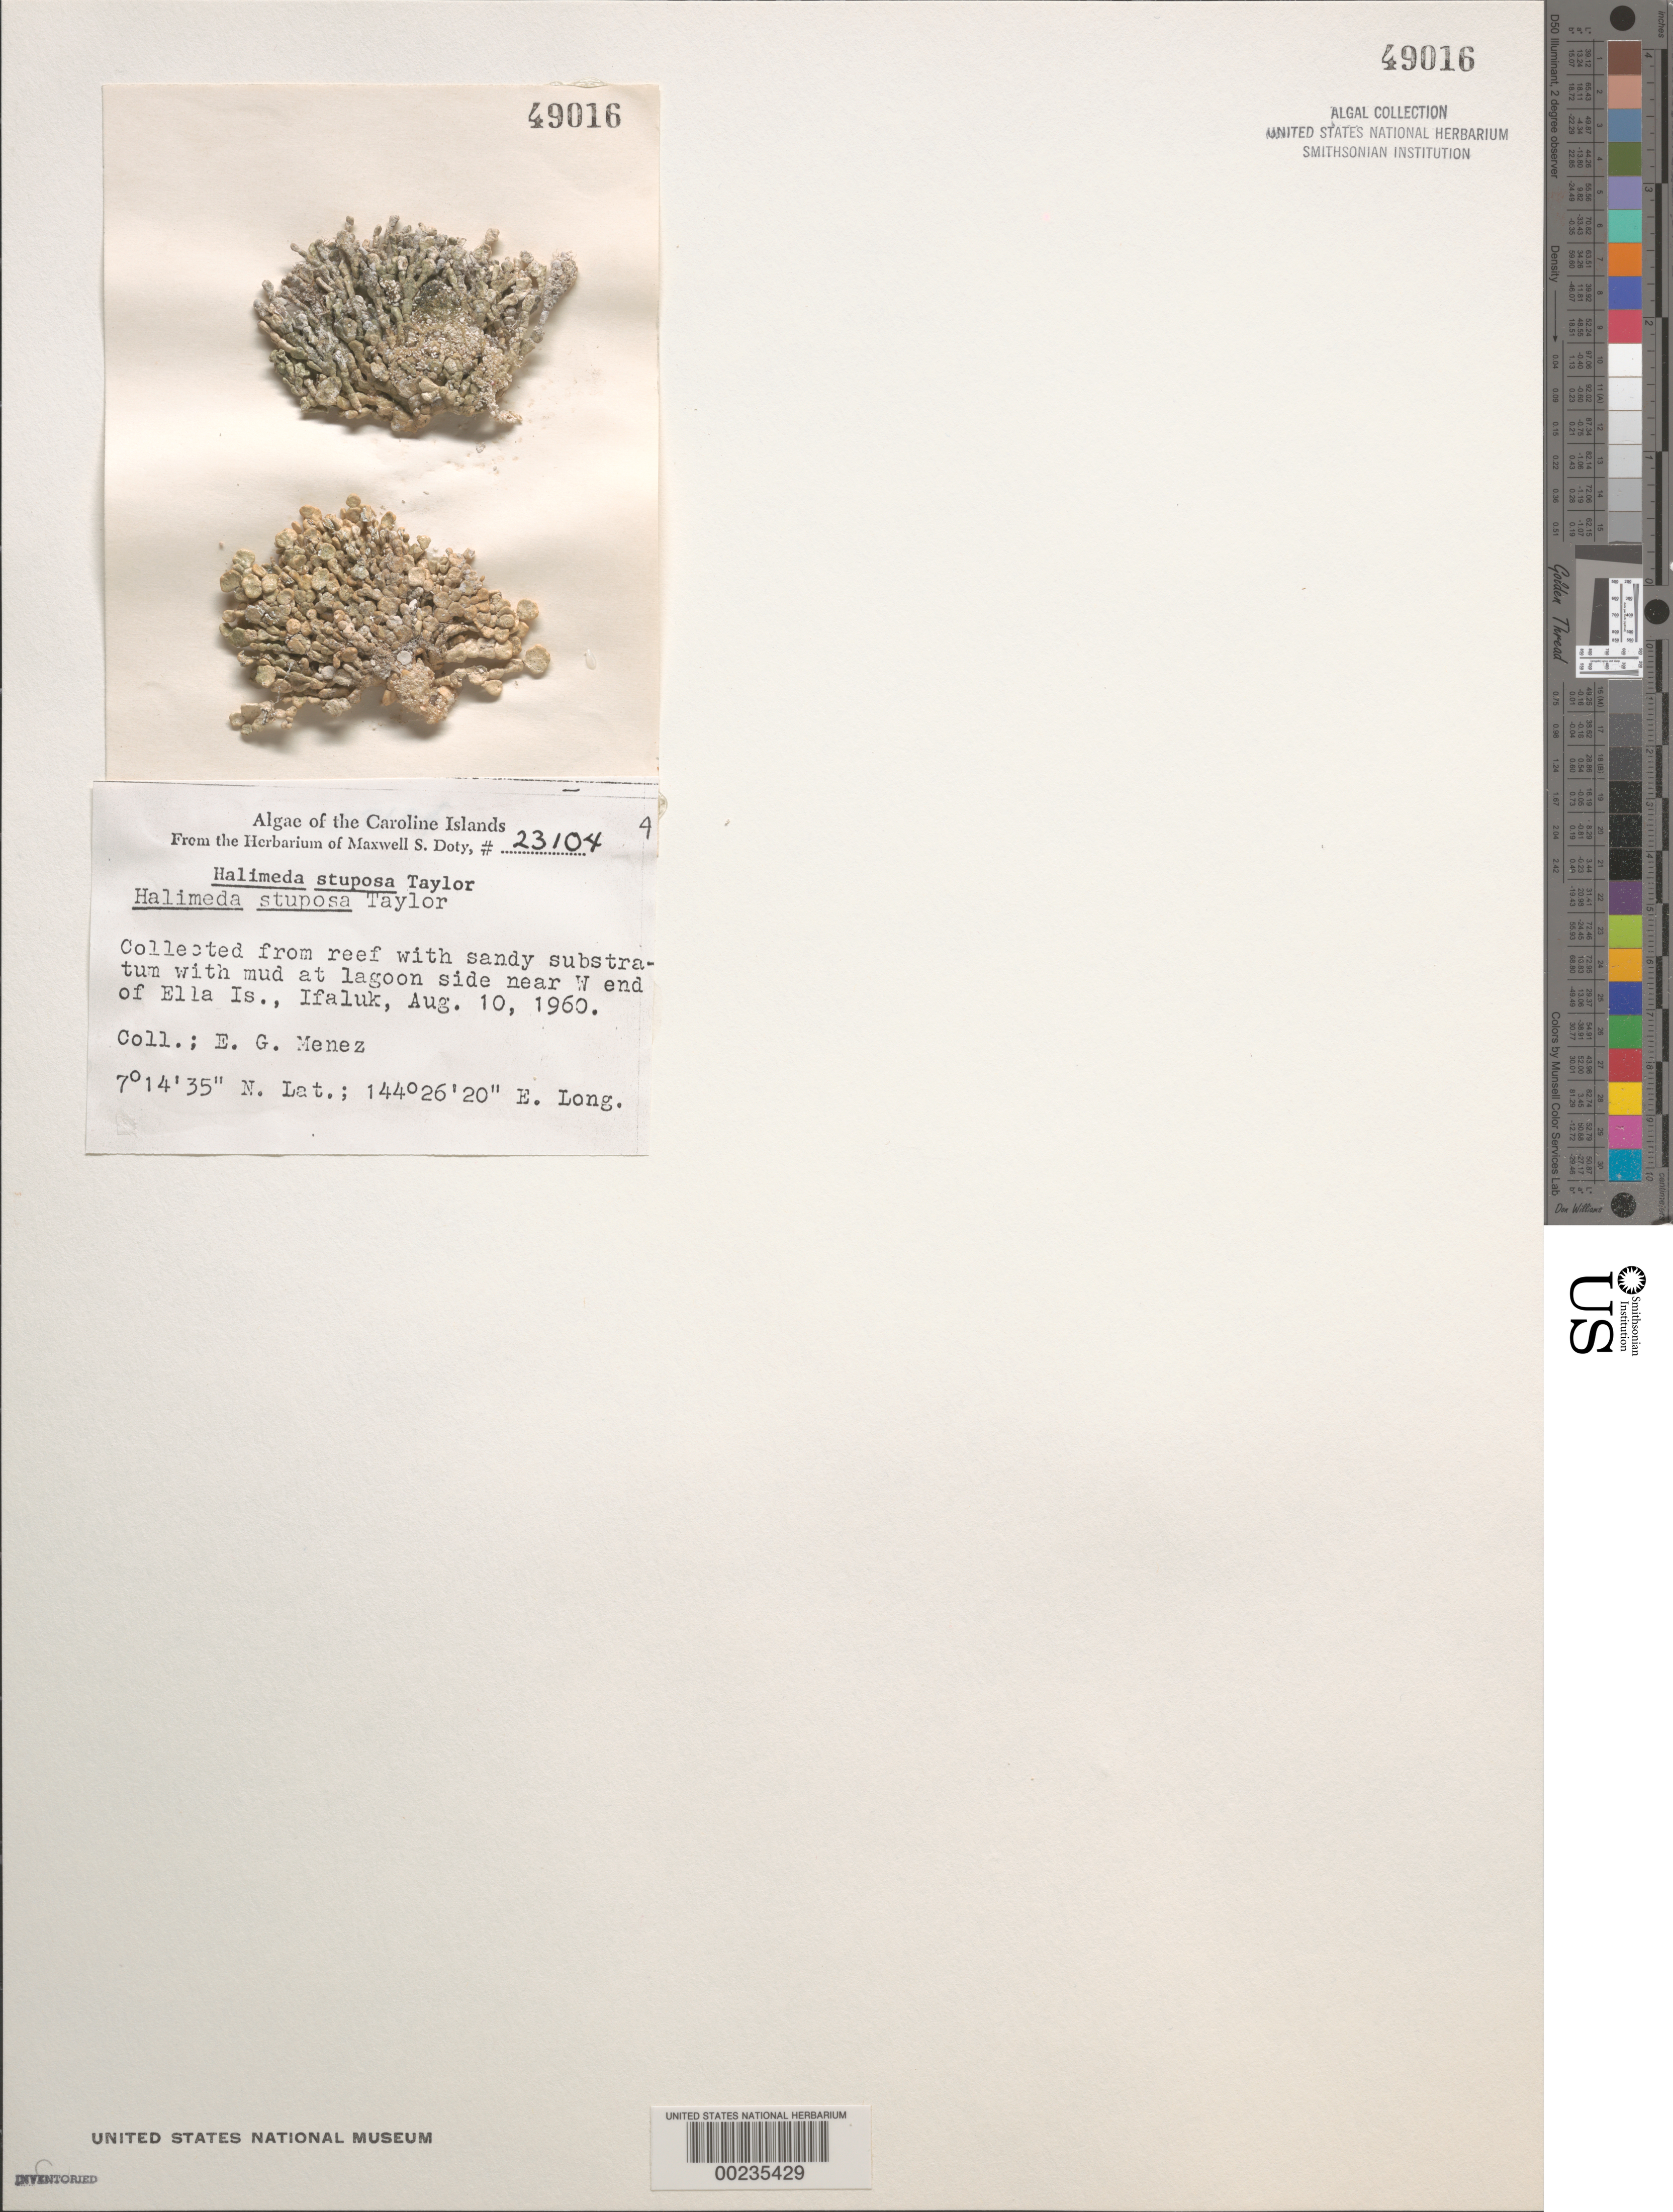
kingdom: Plantae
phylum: Chlorophyta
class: Ulvophyceae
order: Bryopsidales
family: Halimedaceae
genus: Halimeda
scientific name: Halimeda stuposa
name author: W.R. Taylor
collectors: Meñez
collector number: MSD 23104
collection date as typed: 10 Aug 1960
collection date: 1960-08-10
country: Micronesia, Federated States of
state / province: Yap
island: Ifalik (Ifaluk) Atoll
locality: Near Ella Islet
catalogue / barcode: US 49016